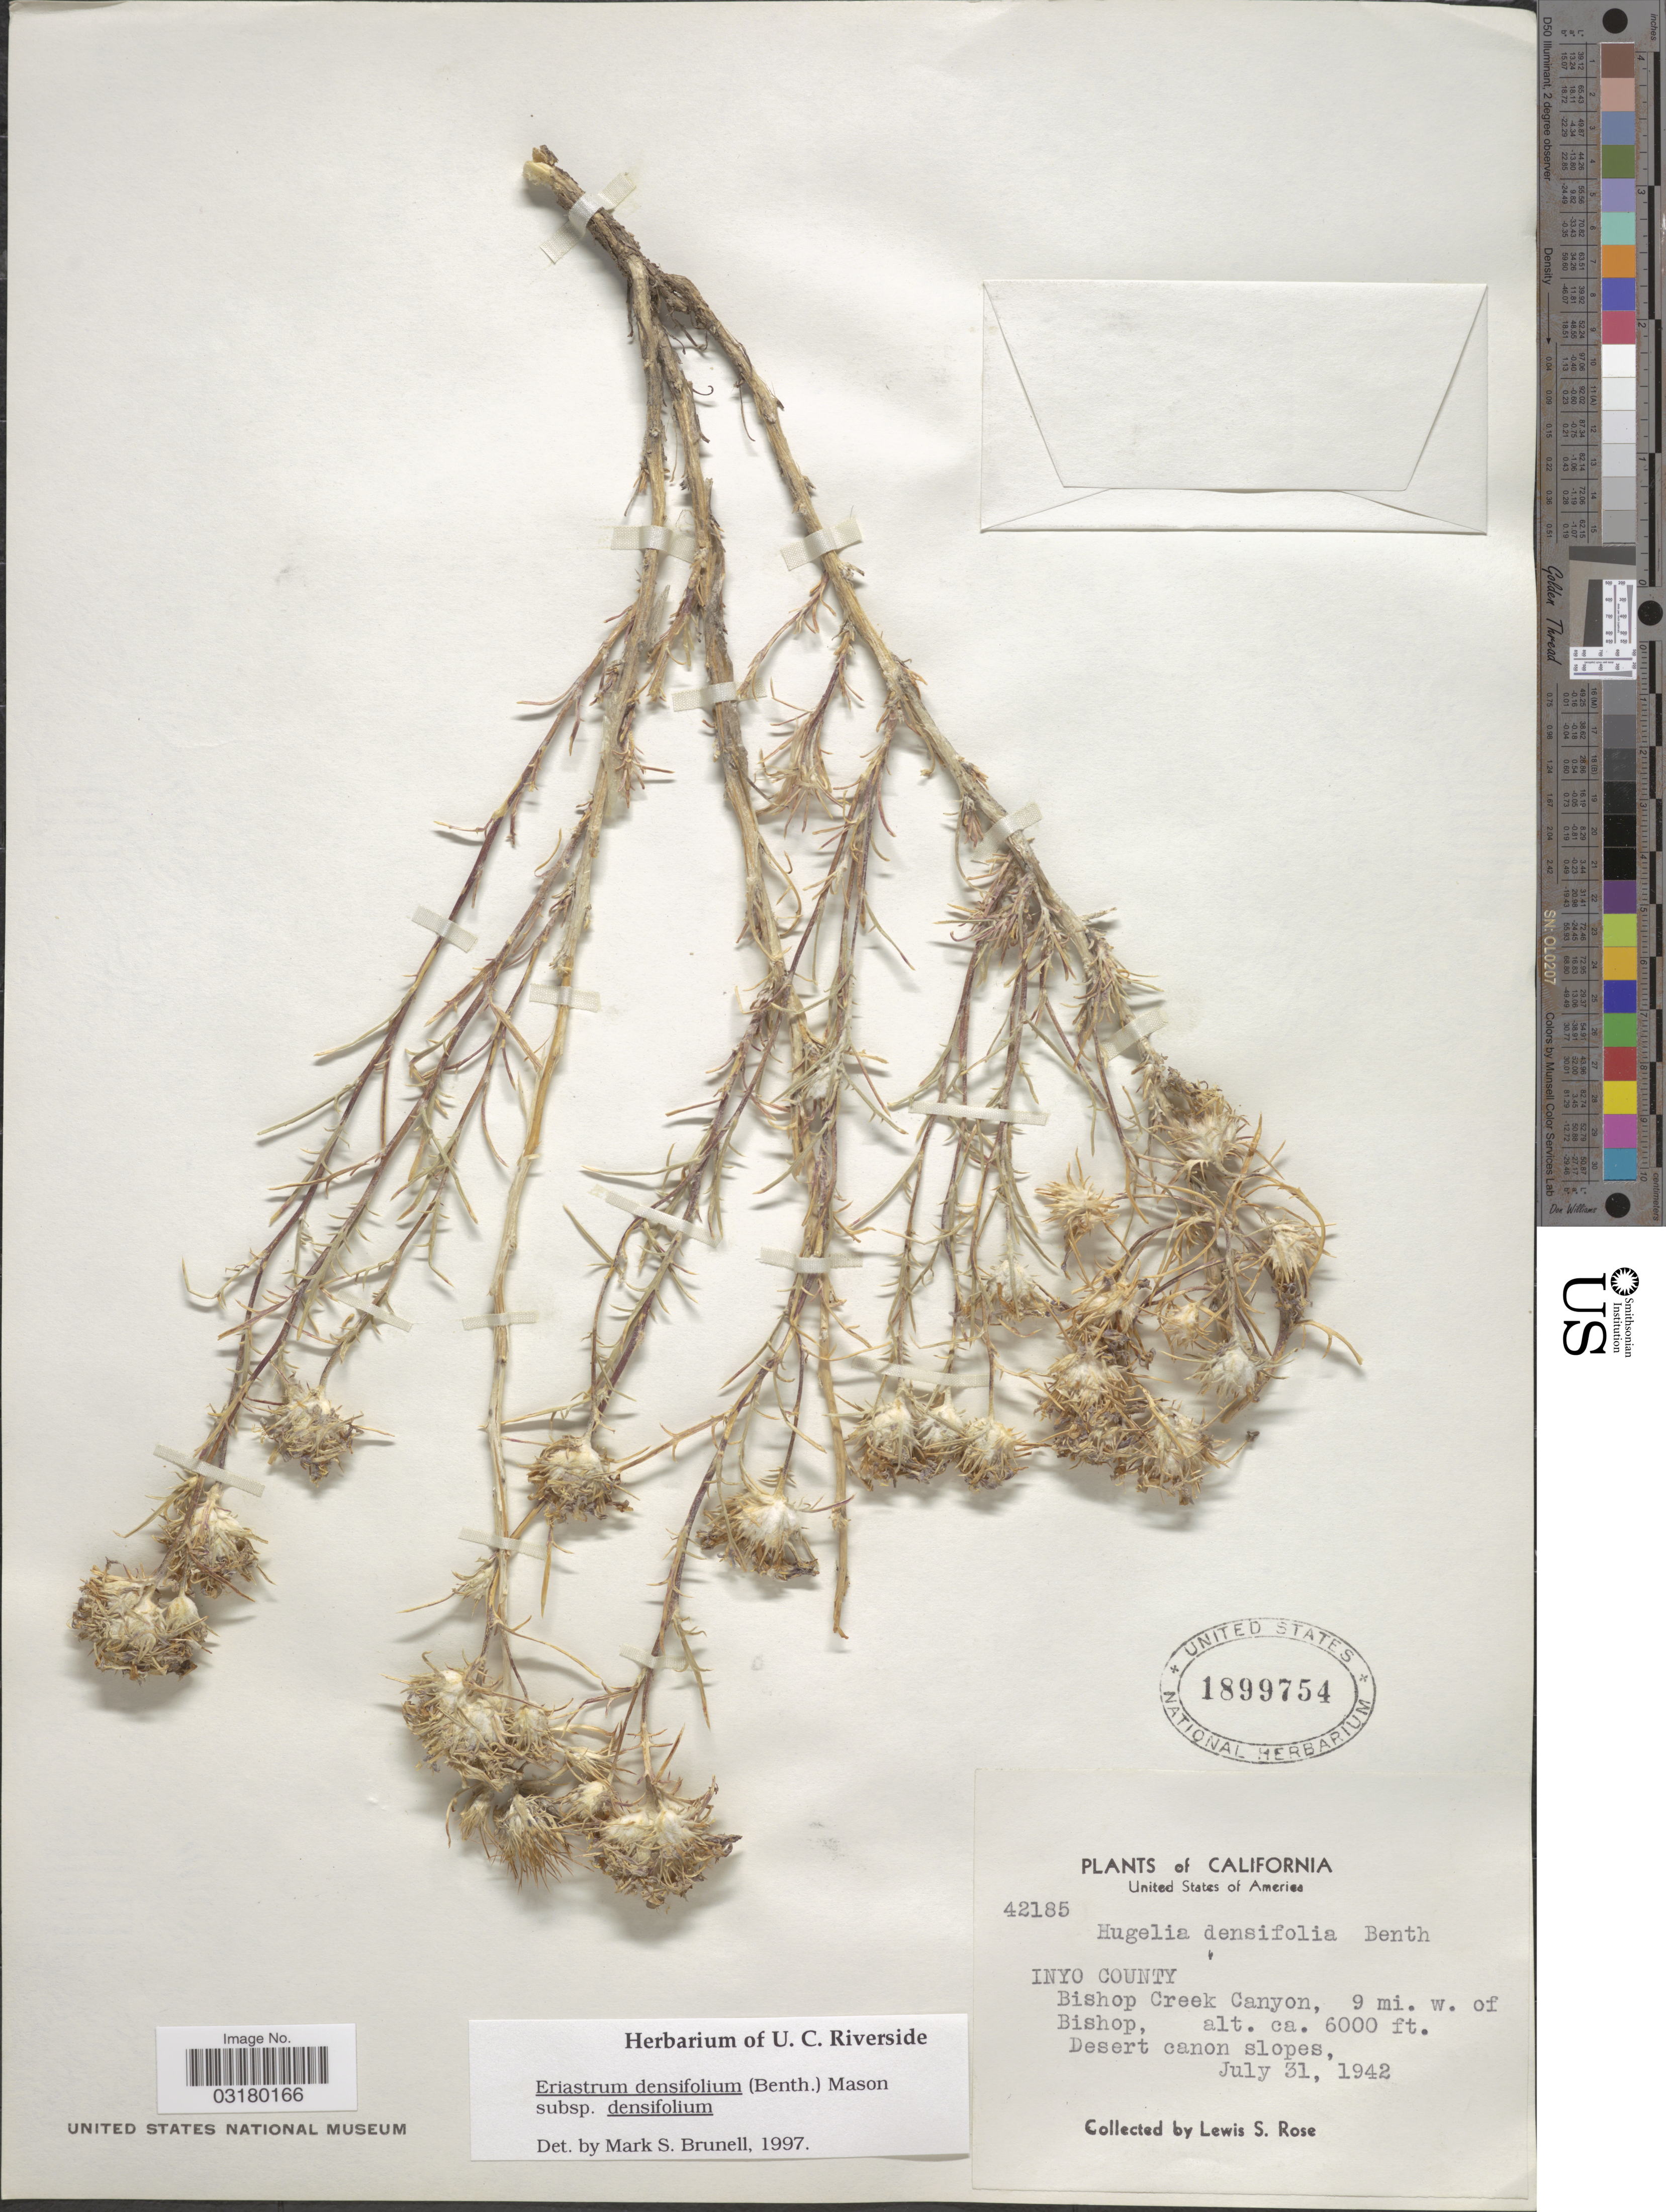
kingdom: Plantae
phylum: Tracheophyta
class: Magnoliopsida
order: Ericales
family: Polemoniaceae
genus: Eriastrum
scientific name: Eriastrum densifolium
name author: (Benth.) H. Mason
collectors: L. S. Rose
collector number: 42185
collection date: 1942-07-31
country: United States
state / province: California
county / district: Inyo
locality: Inyo County. Biship Creek Canyon, 9 mi. w. of Bishop. Desert canon slopes.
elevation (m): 1829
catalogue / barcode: US 1899754